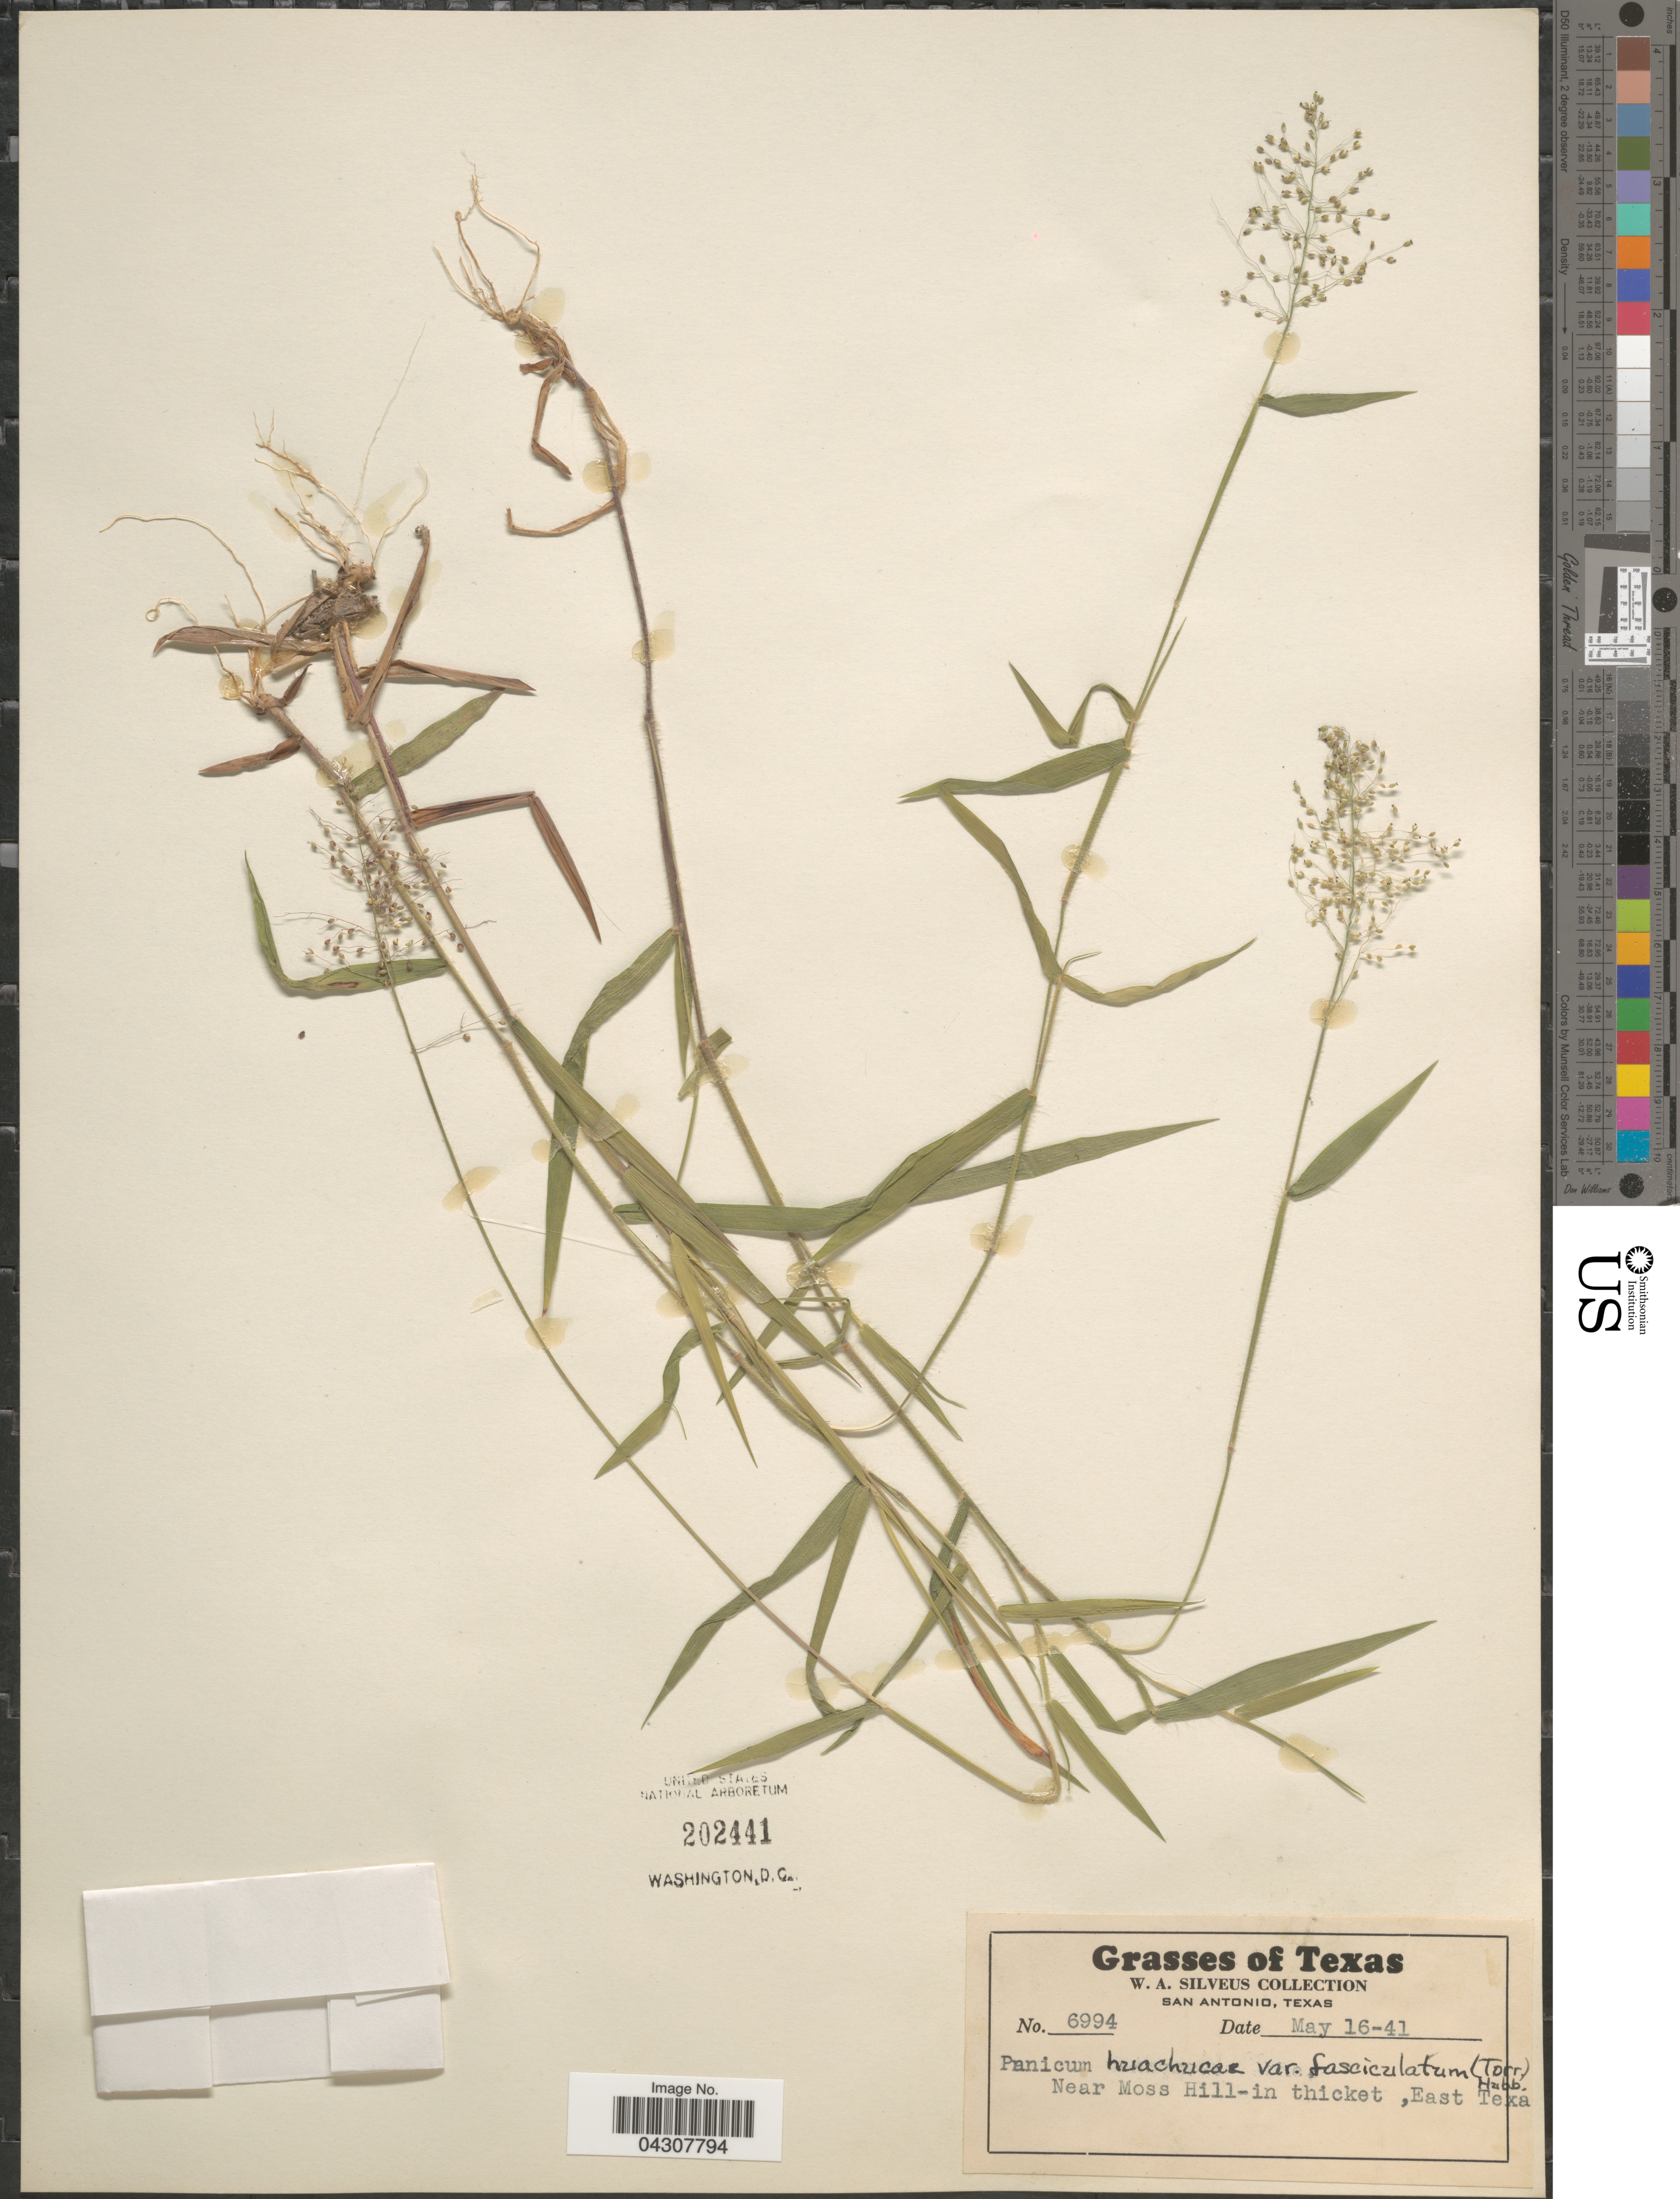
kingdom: Plantae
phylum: Tracheophyta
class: Liliopsida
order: Poales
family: Poaceae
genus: Dichanthelium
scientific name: Dichanthelium acuminatum var. acuminatum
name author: (Sw.) Gould & C.A. Clark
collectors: W. Silveus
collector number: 6994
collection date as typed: Transcribed d/m/y: 16/5/41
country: United States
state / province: Texas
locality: Near Moss Hill-in thicket, East Texa.